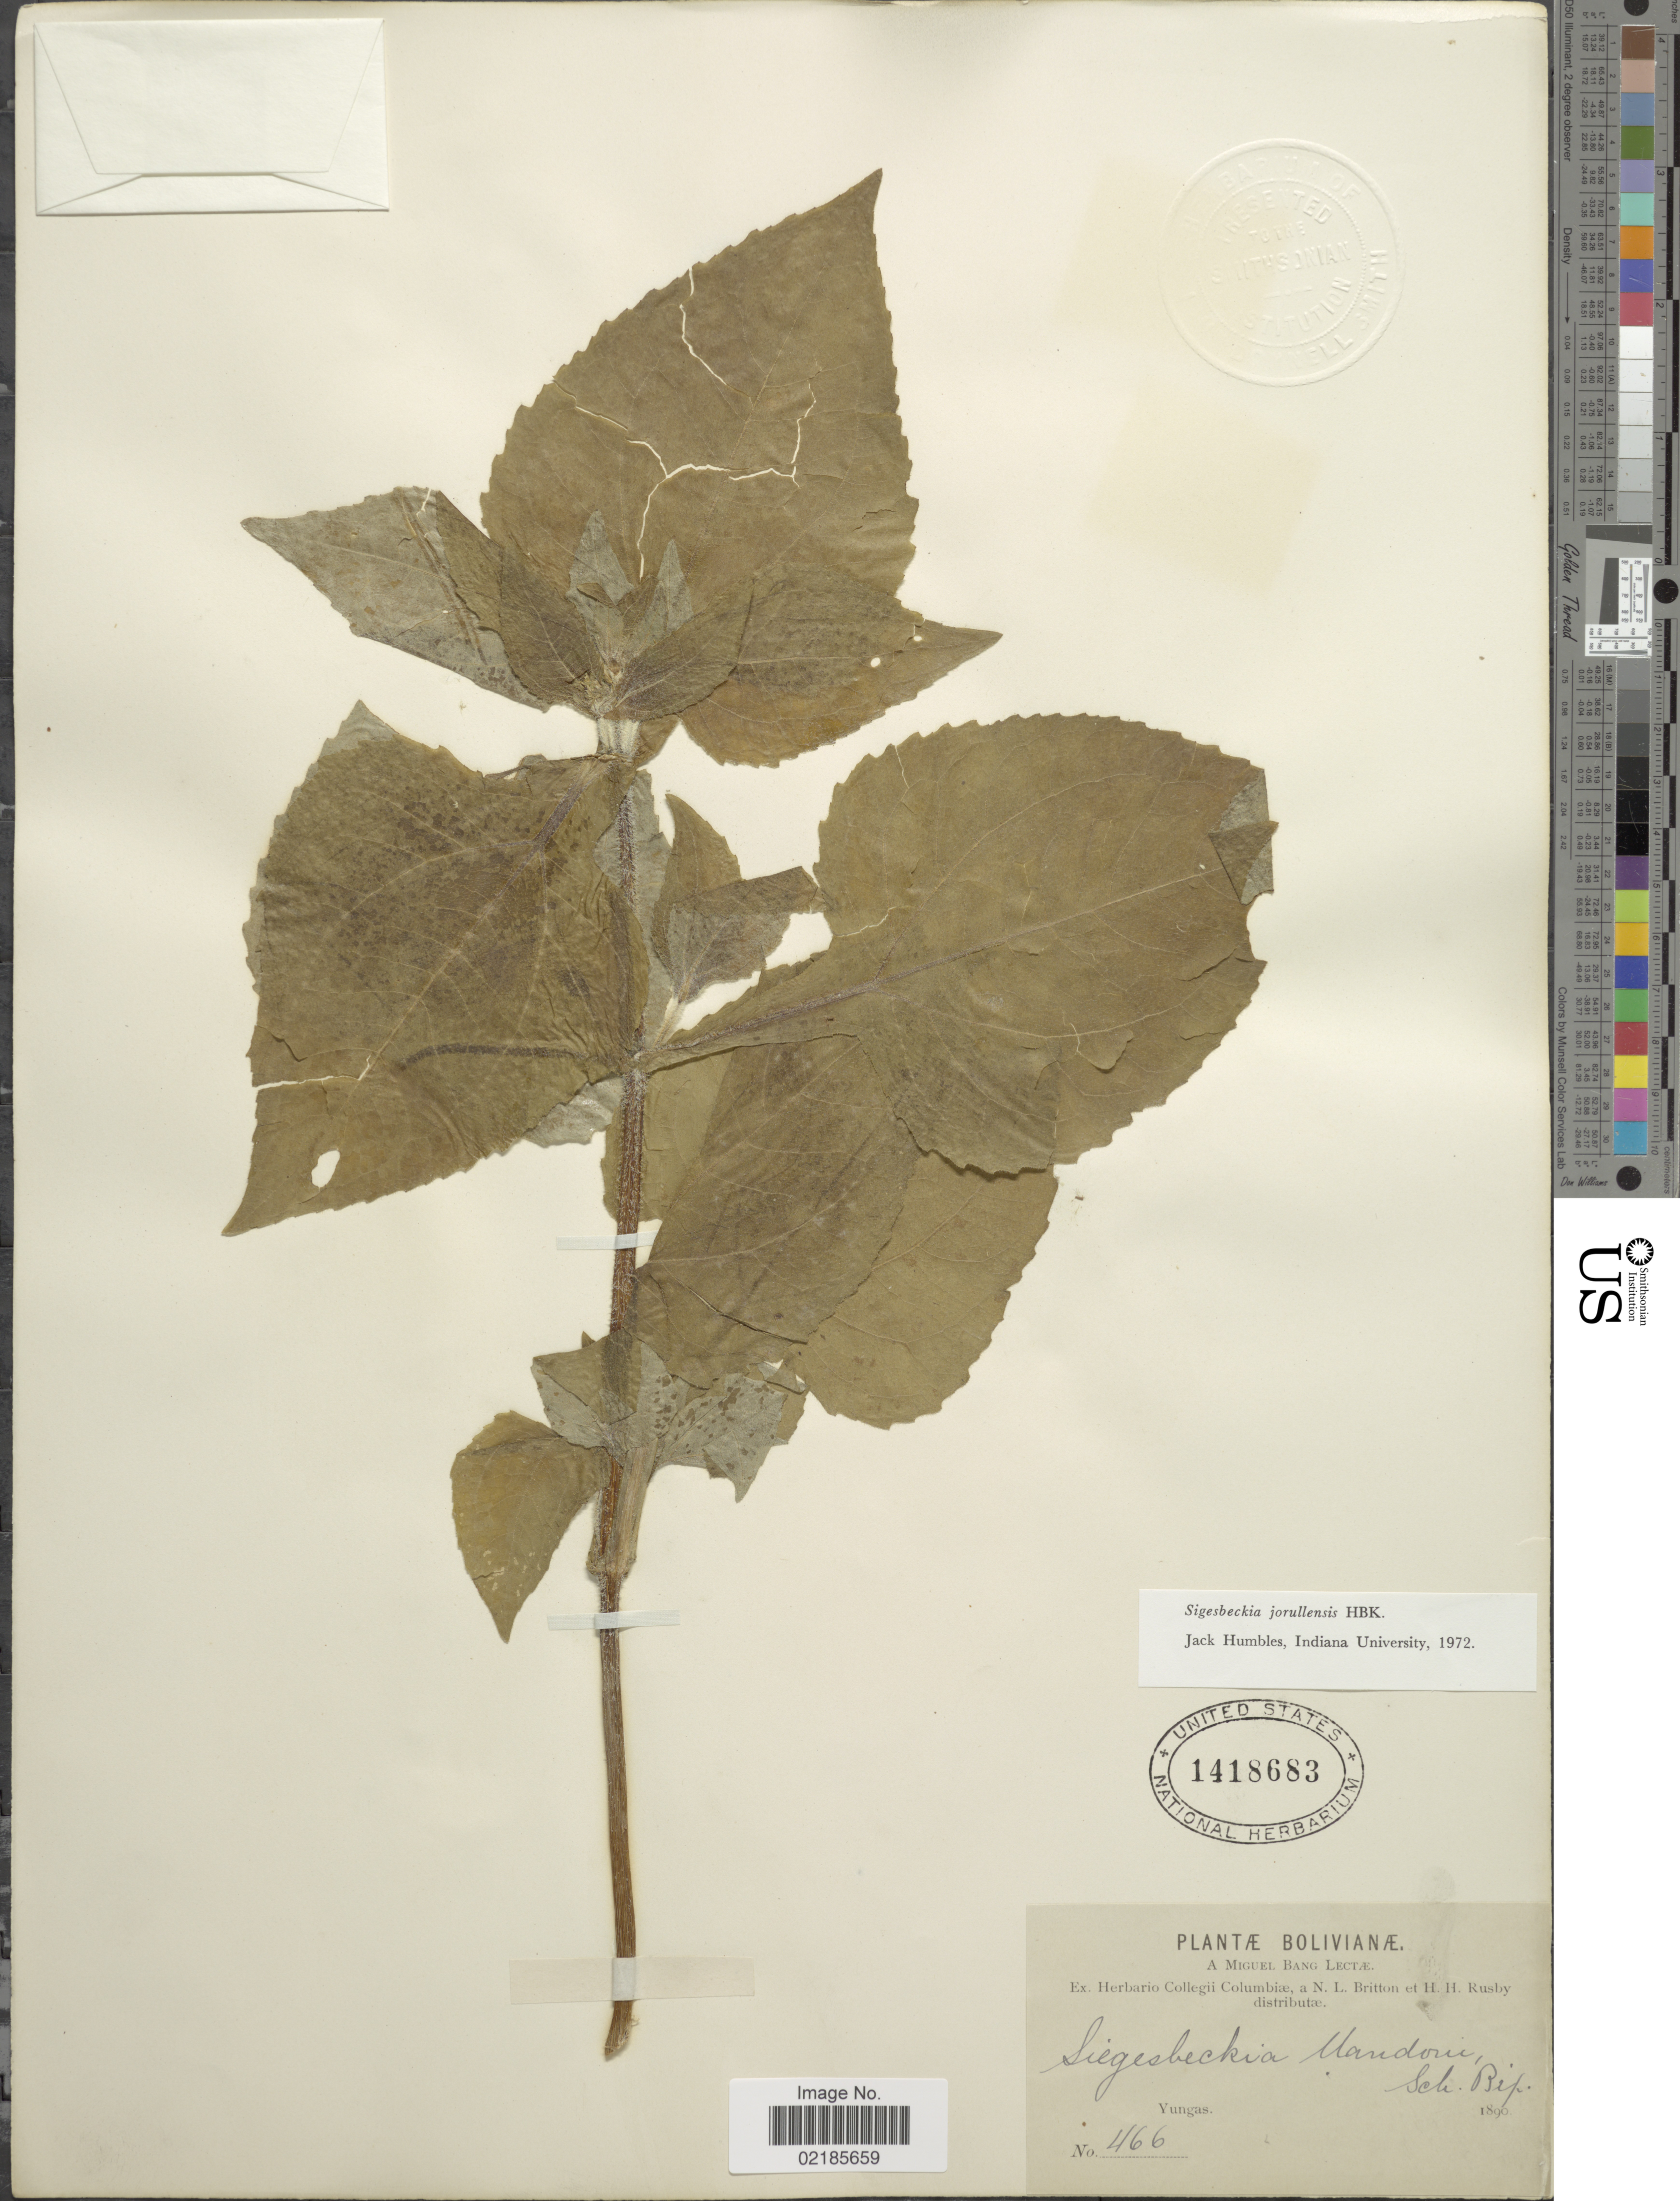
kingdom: Plantae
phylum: Tracheophyta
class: Magnoliopsida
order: Asterales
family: Asteraceae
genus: Sigesbeckia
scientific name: Sigesbeckia jorullensis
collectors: M. Bang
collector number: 466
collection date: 1890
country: Bolivia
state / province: La Paz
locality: Yungas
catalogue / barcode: US 1418683